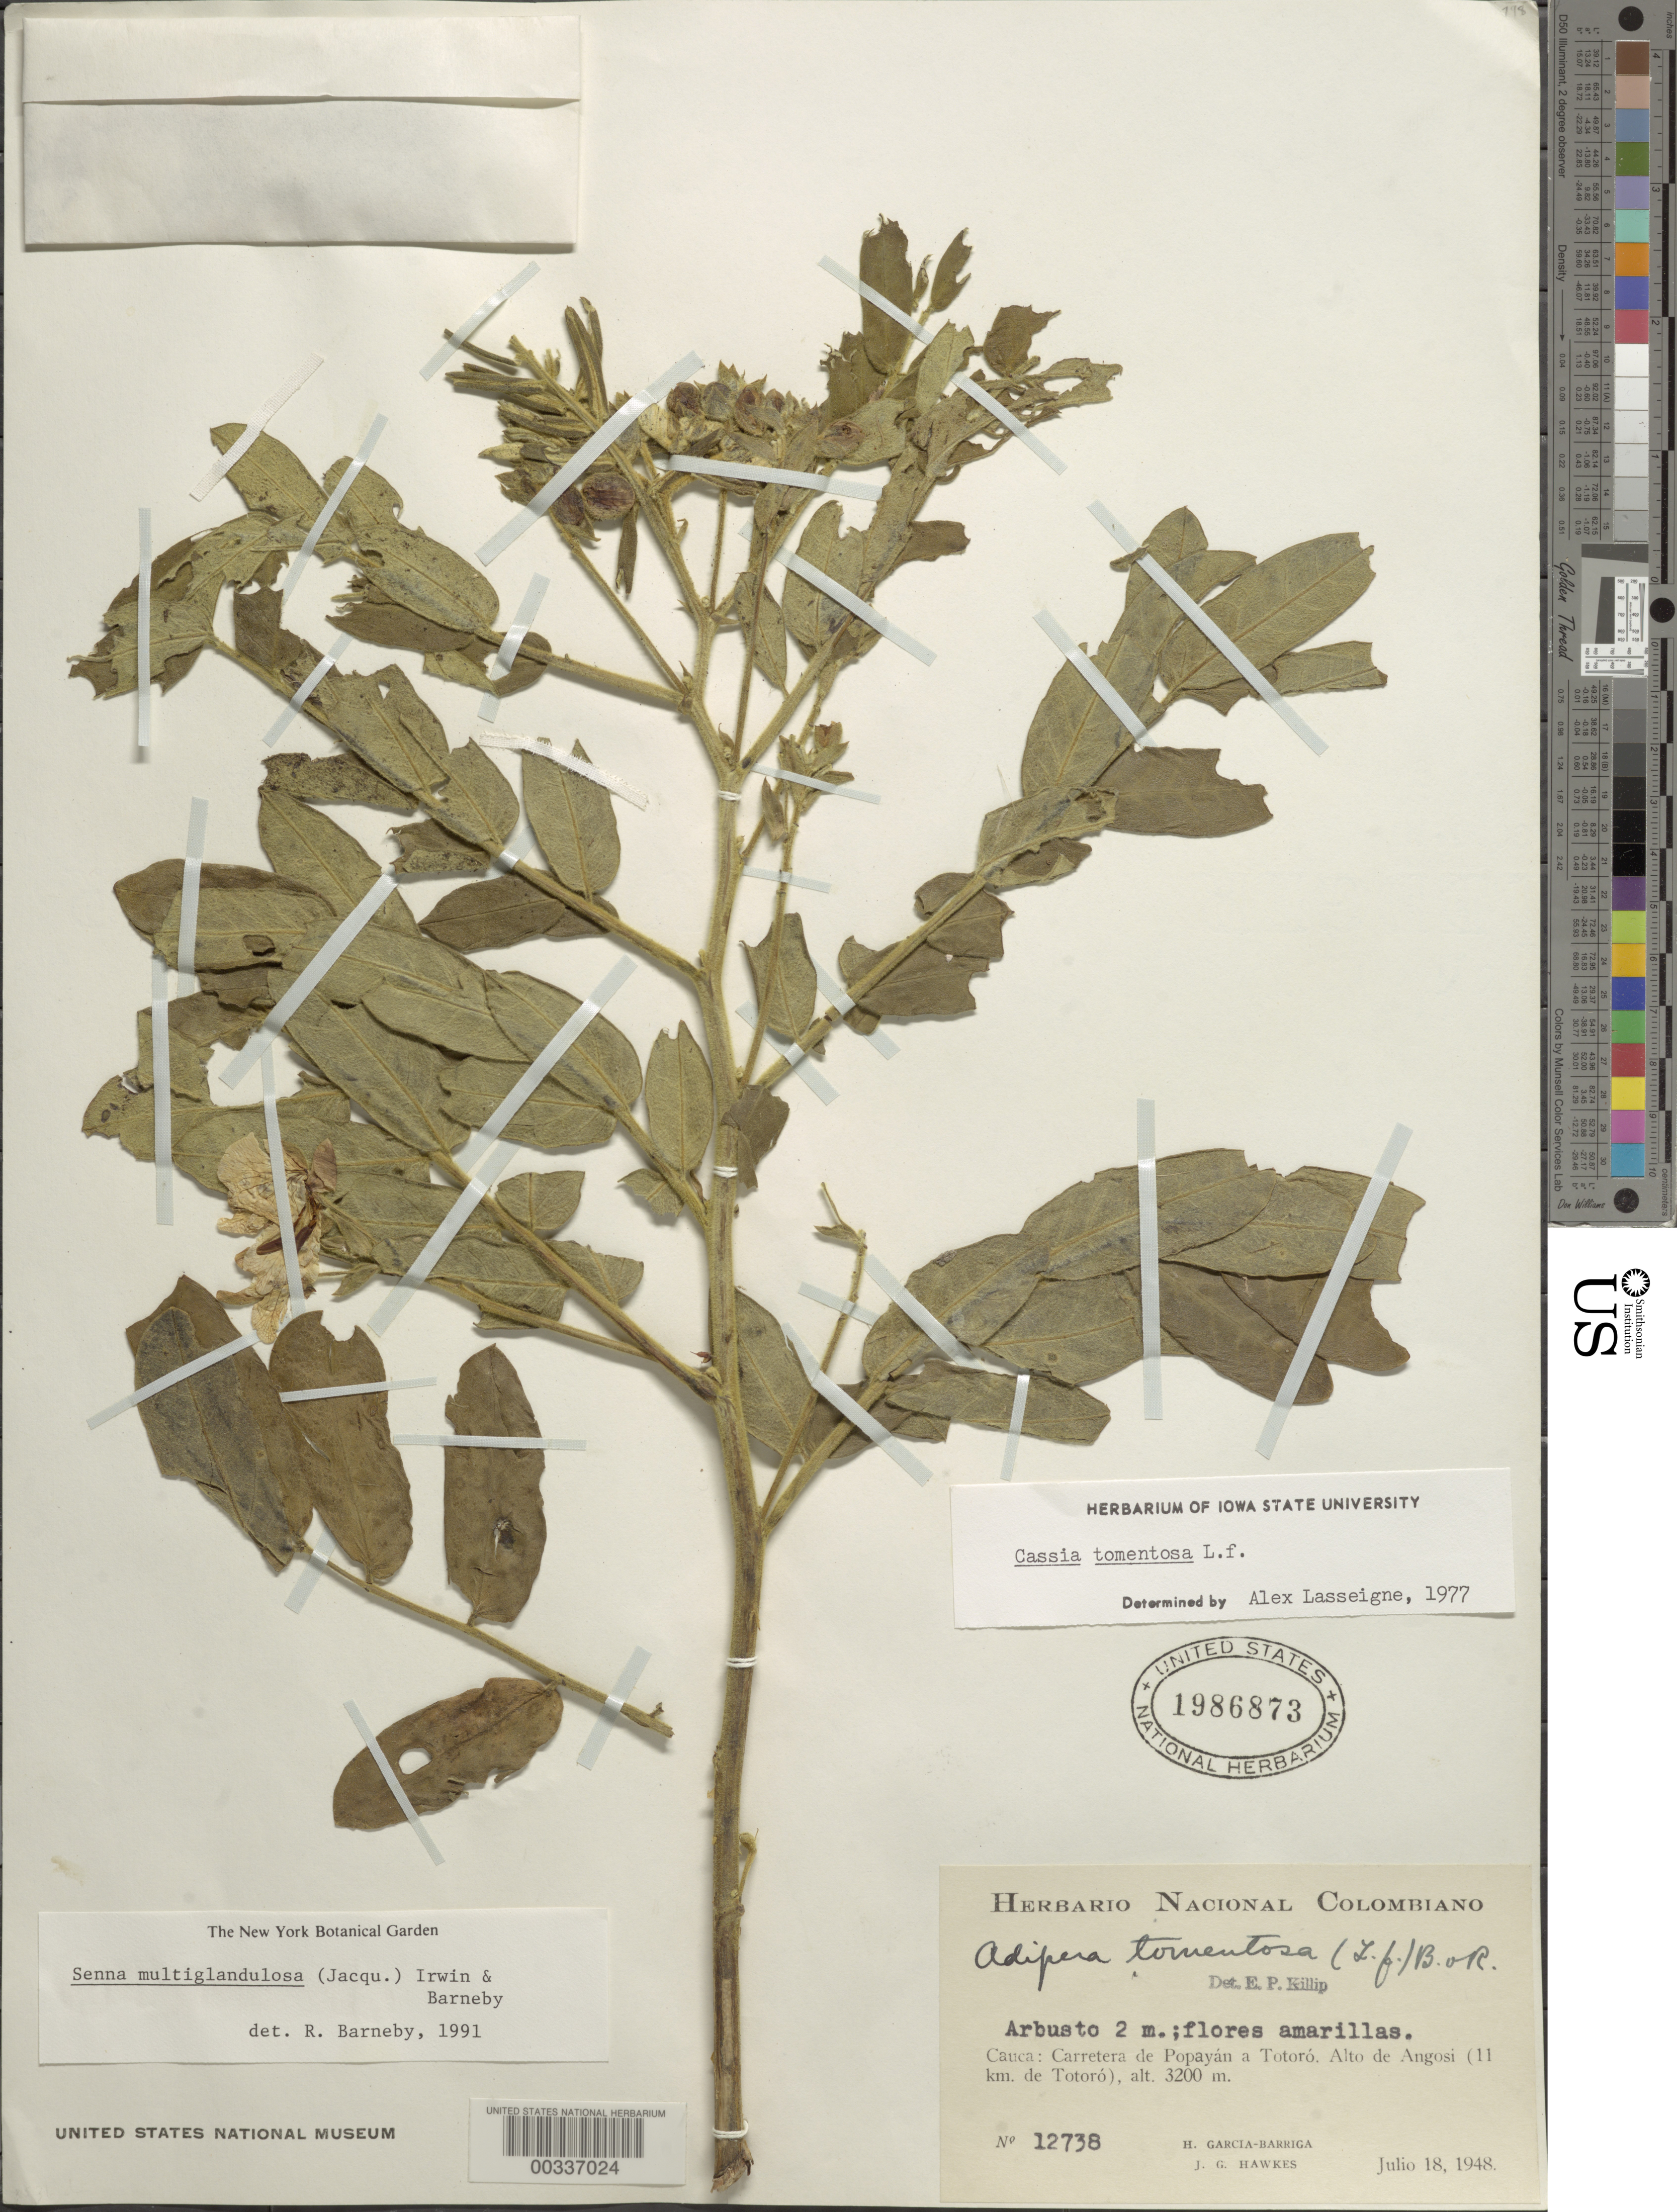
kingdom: Plantae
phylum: Tracheophyta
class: Magnoliopsida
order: Fabales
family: Fabaceae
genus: Senna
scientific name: Senna multiglandulosa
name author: (Jacq.) H.S. Irwin & Barneby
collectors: H. García Barriga & J. Hawkes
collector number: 12738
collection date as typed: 18 Jul 1948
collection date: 1948-07-18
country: Colombia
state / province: Cauca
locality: Road from Popayan to ToToro; Alto de Angosi, 11 km from ToToro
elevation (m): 3200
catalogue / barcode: US 1986873